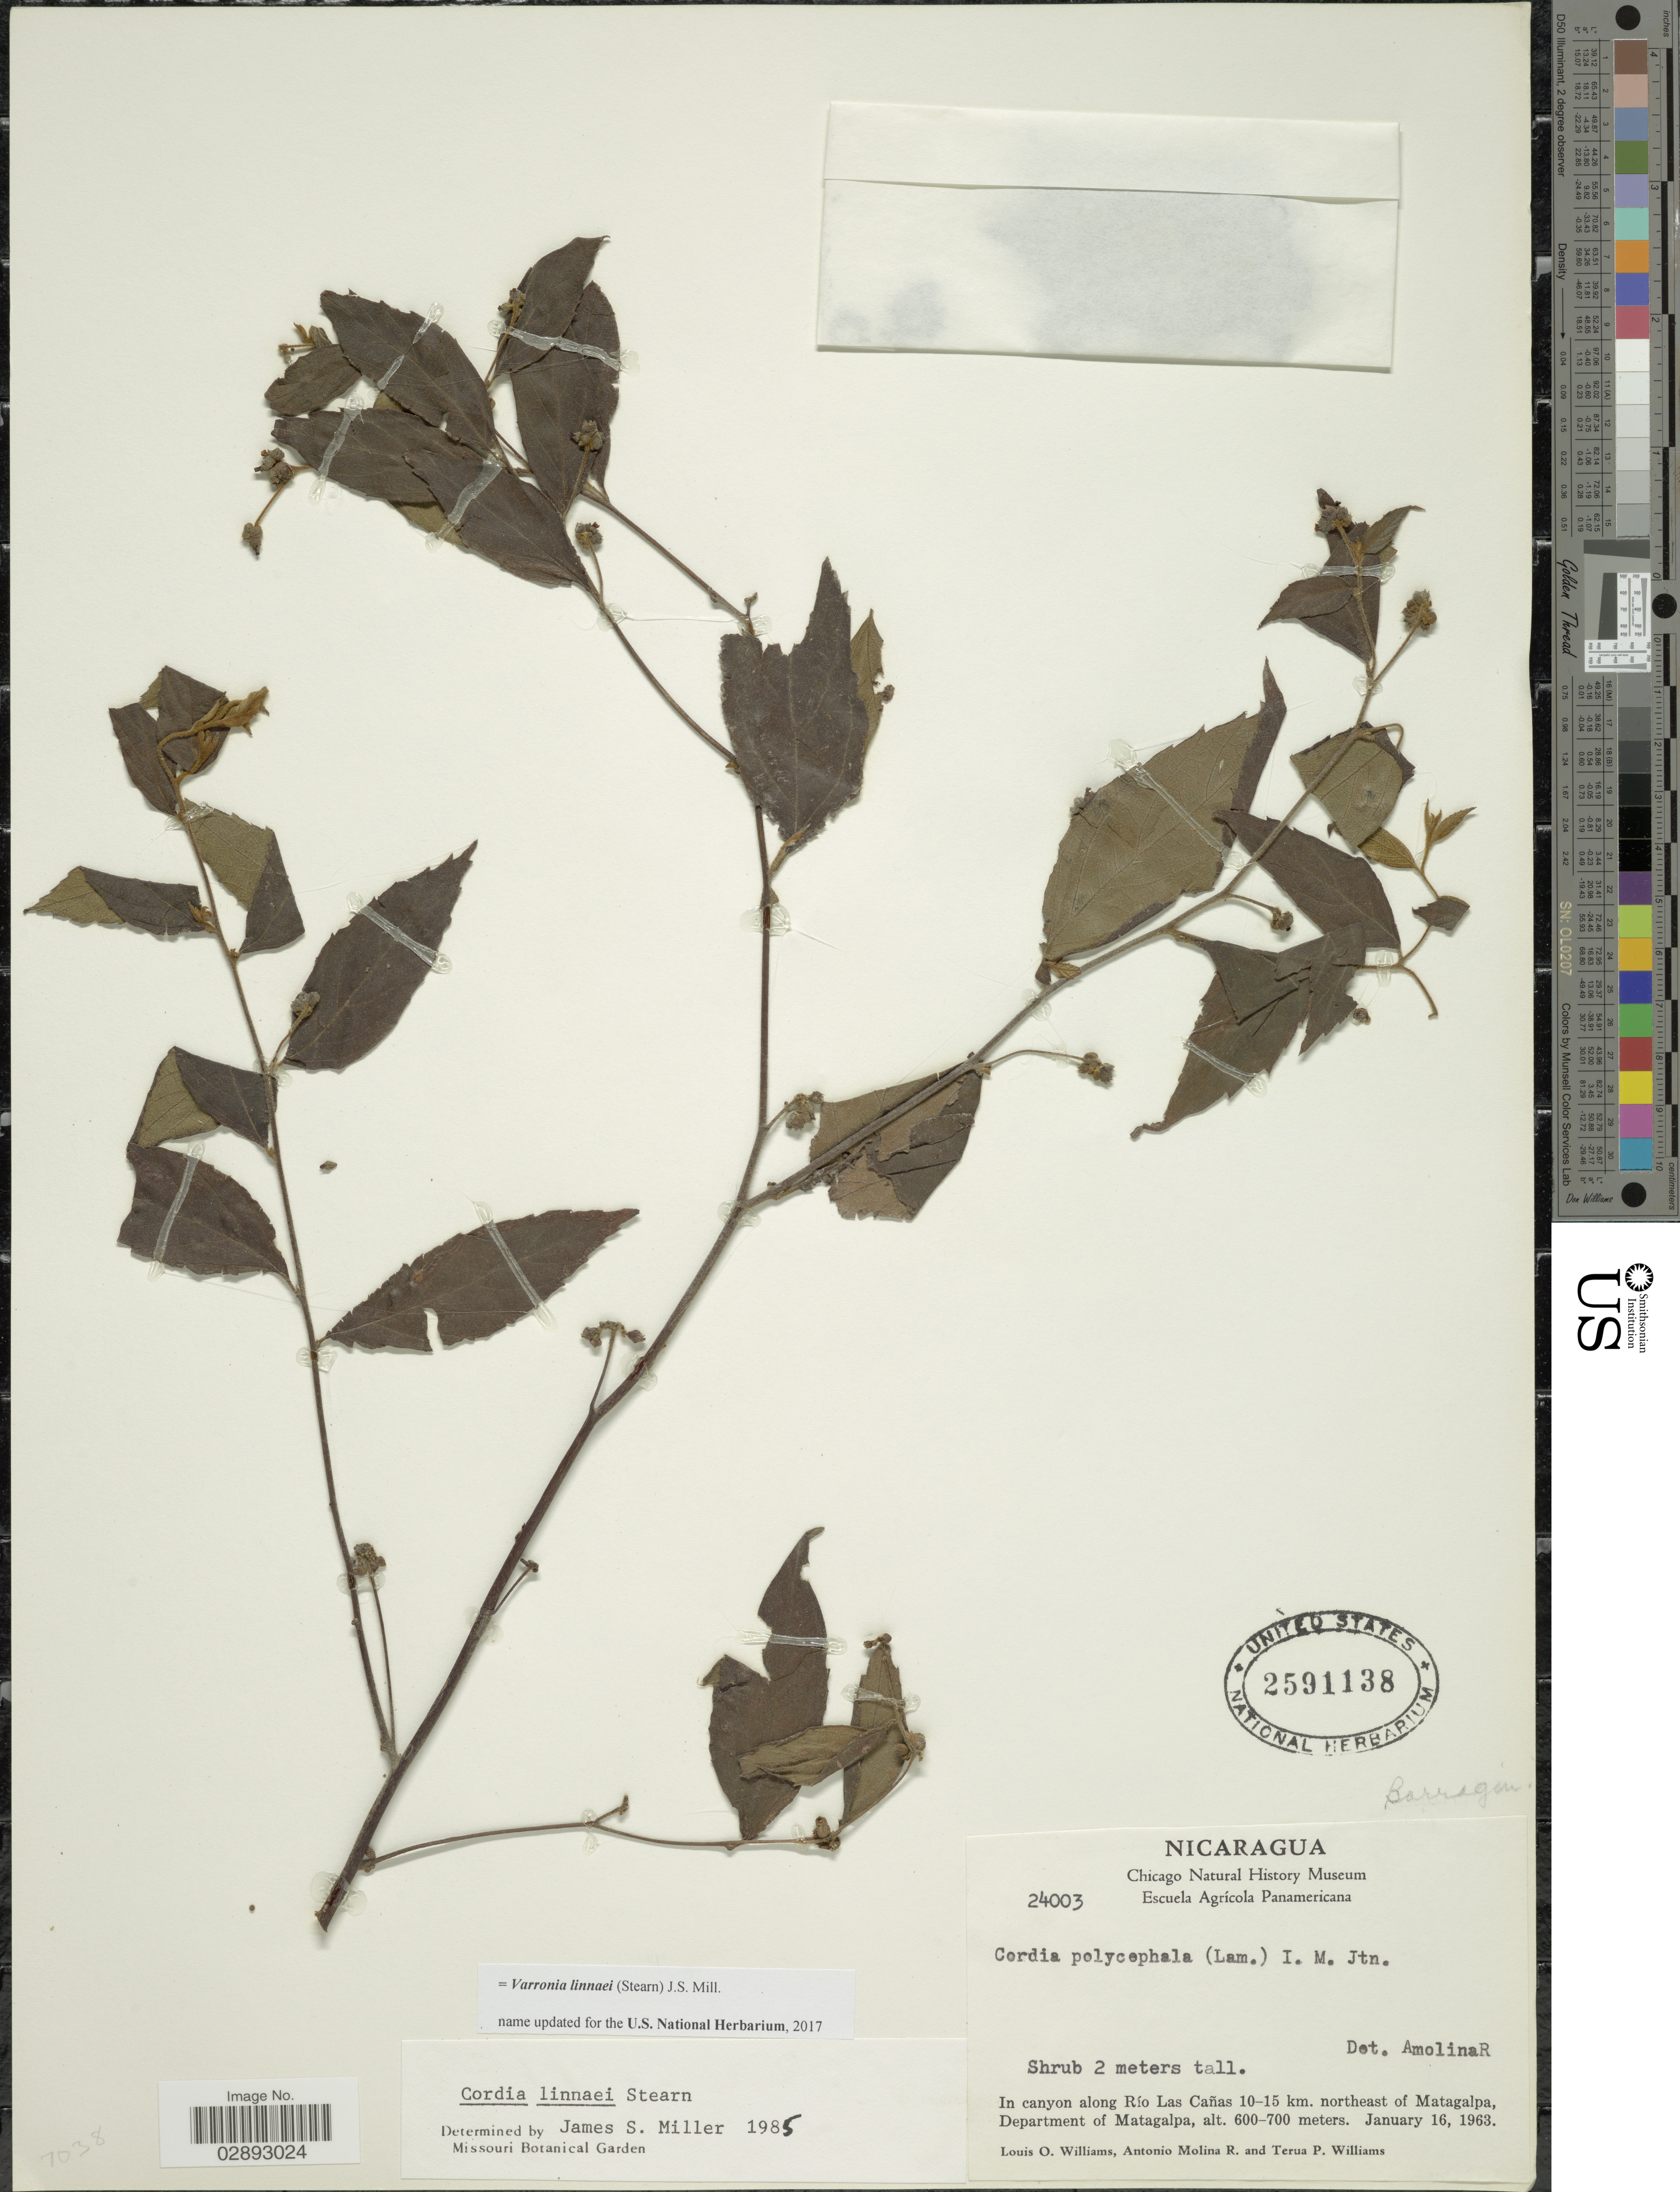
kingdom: Plantae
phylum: Tracheophyta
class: Magnoliopsida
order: Boraginales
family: Cordiaceae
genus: Varronia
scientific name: Varronia linnaei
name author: (Stearn) J.S. Mill.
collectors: L. O. Williams, A. Molina R. & T. Williams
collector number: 24003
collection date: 1963-01-16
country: Nicaragua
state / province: Matagalpa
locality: In canyon along Río Las Cañas 10-15 km. northeast of Matagalpa, Department of Matagalpa.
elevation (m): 600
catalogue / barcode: US 2591138